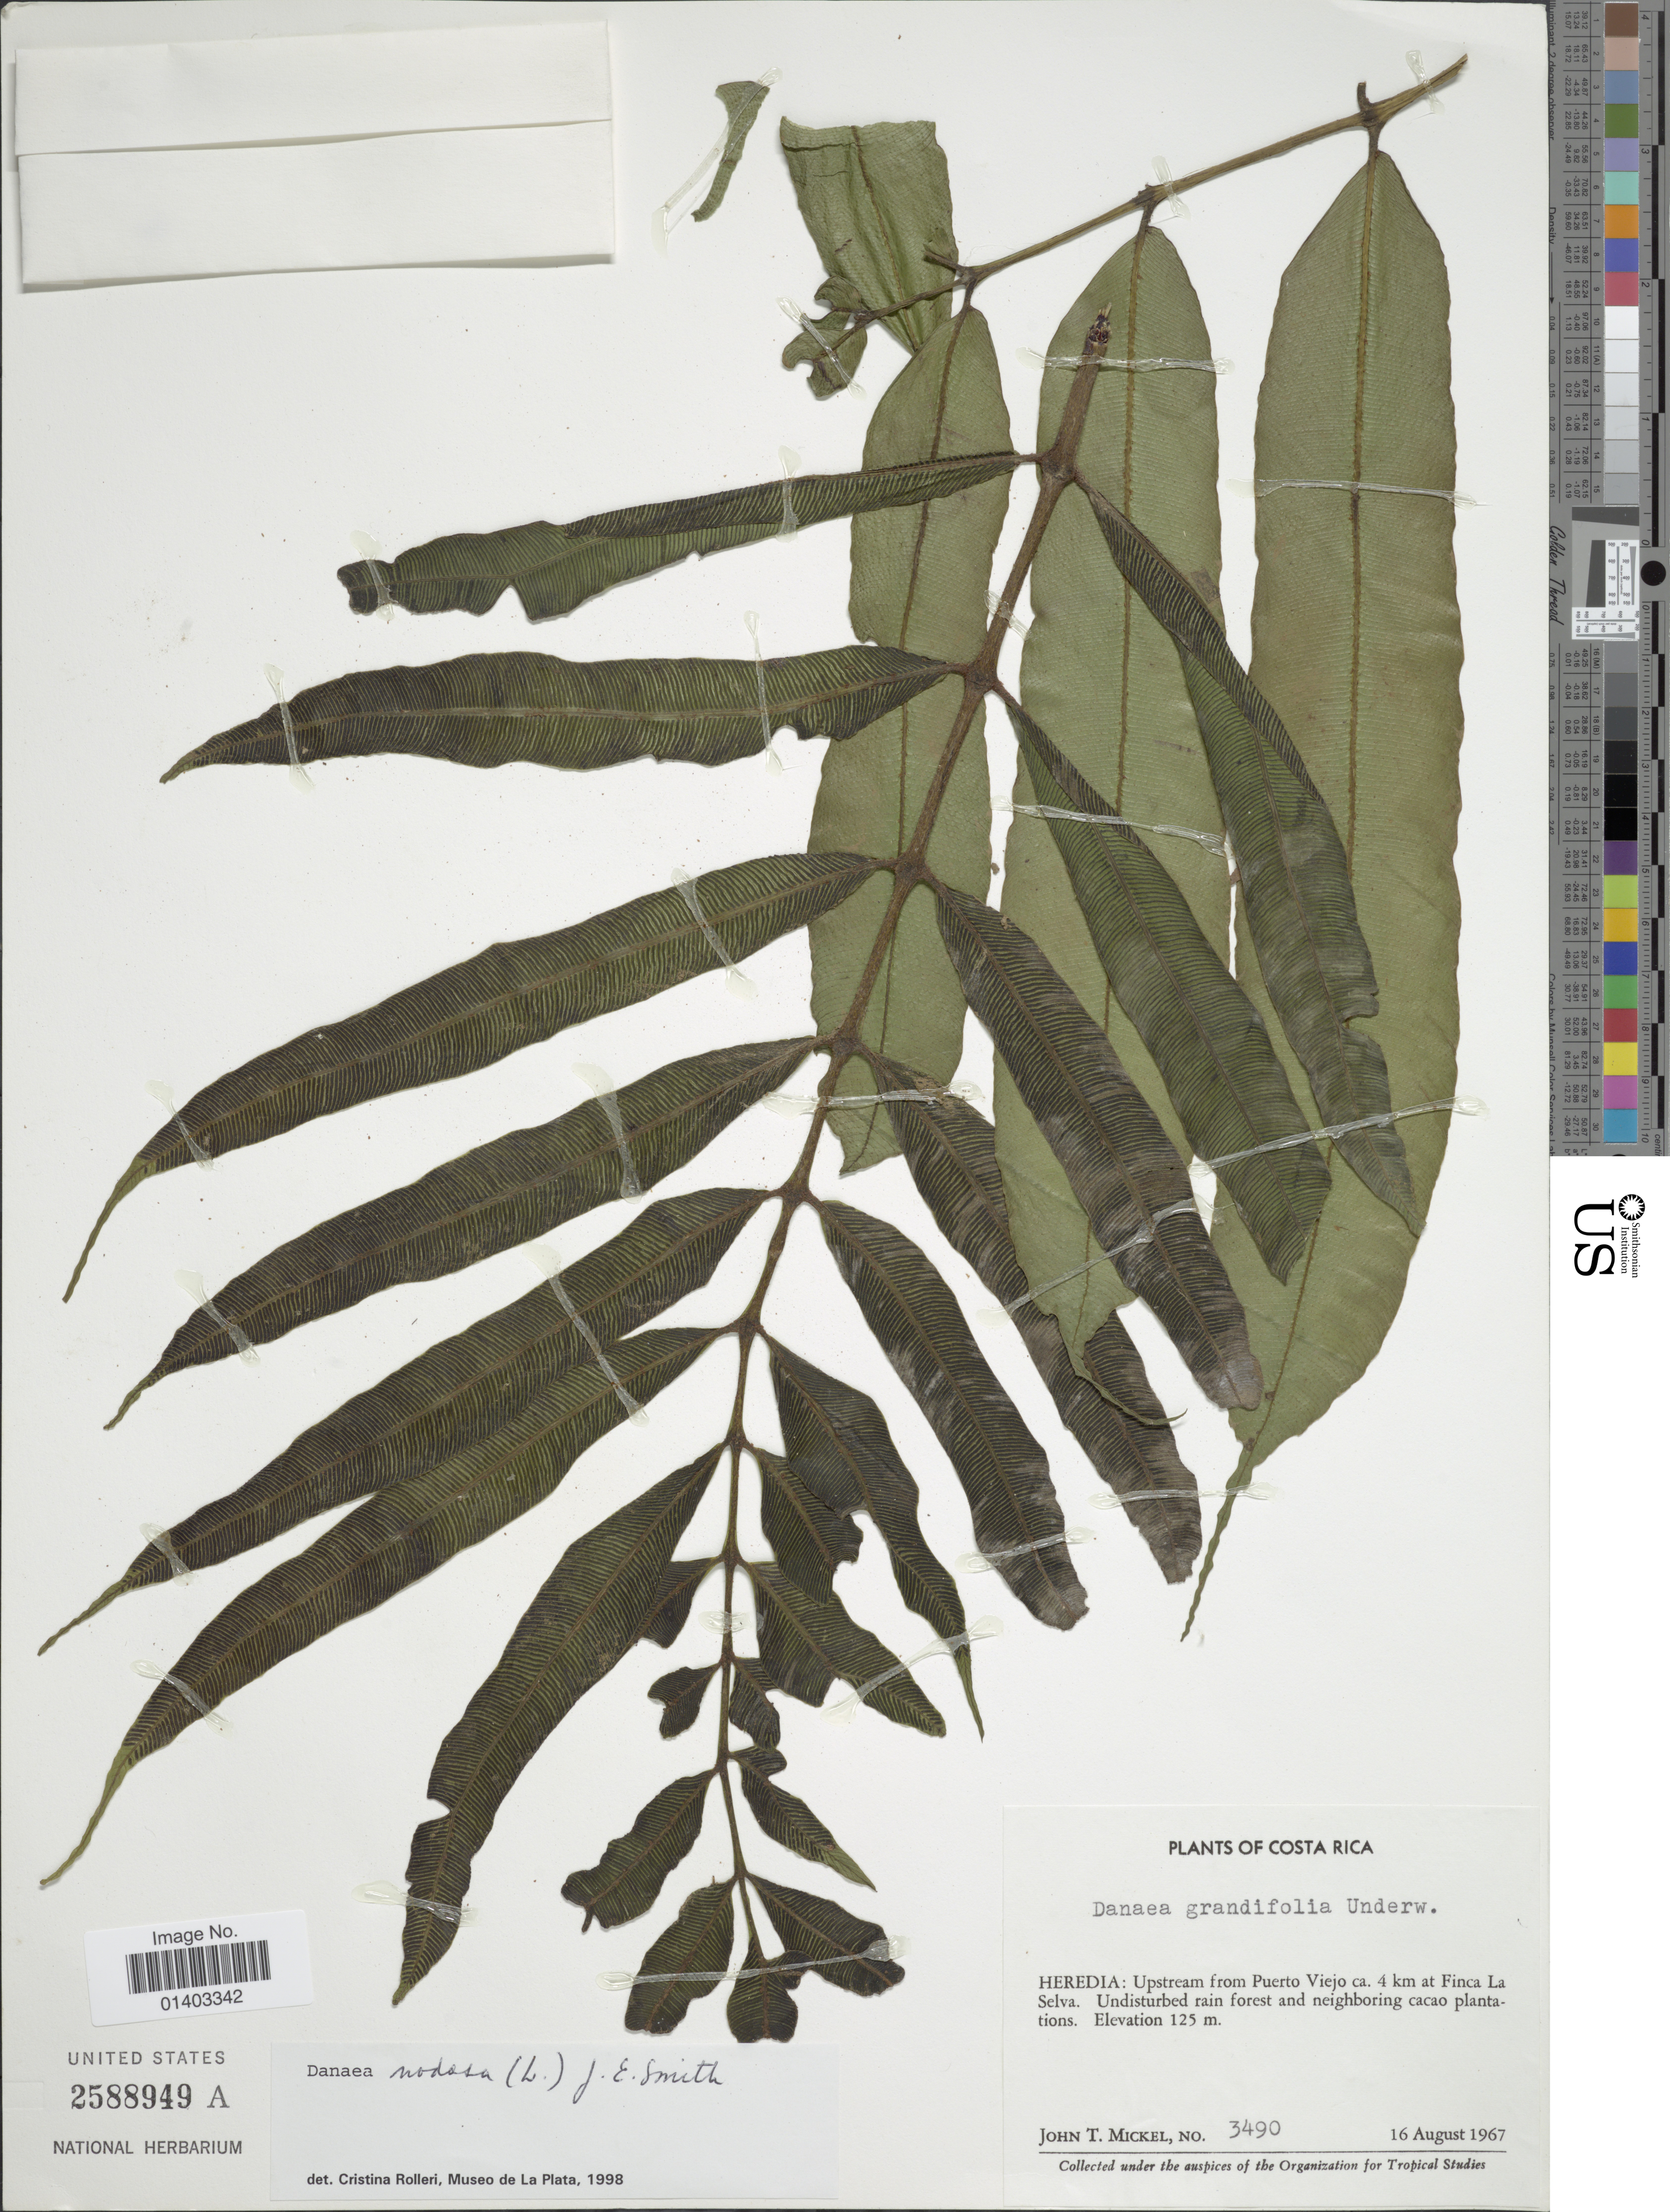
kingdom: Plantae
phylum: Tracheophyta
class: Polypodiopsida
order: Marattiales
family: Marattiaceae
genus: Danaea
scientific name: Danaea nodosa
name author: (L.) Sm.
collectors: J. T. Mickel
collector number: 3490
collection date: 1967-08-16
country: Costa Rica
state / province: Heredia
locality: Upstream from Puerto Viejo ca. 4 km at Finca La Selva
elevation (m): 125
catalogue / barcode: US 2588949A